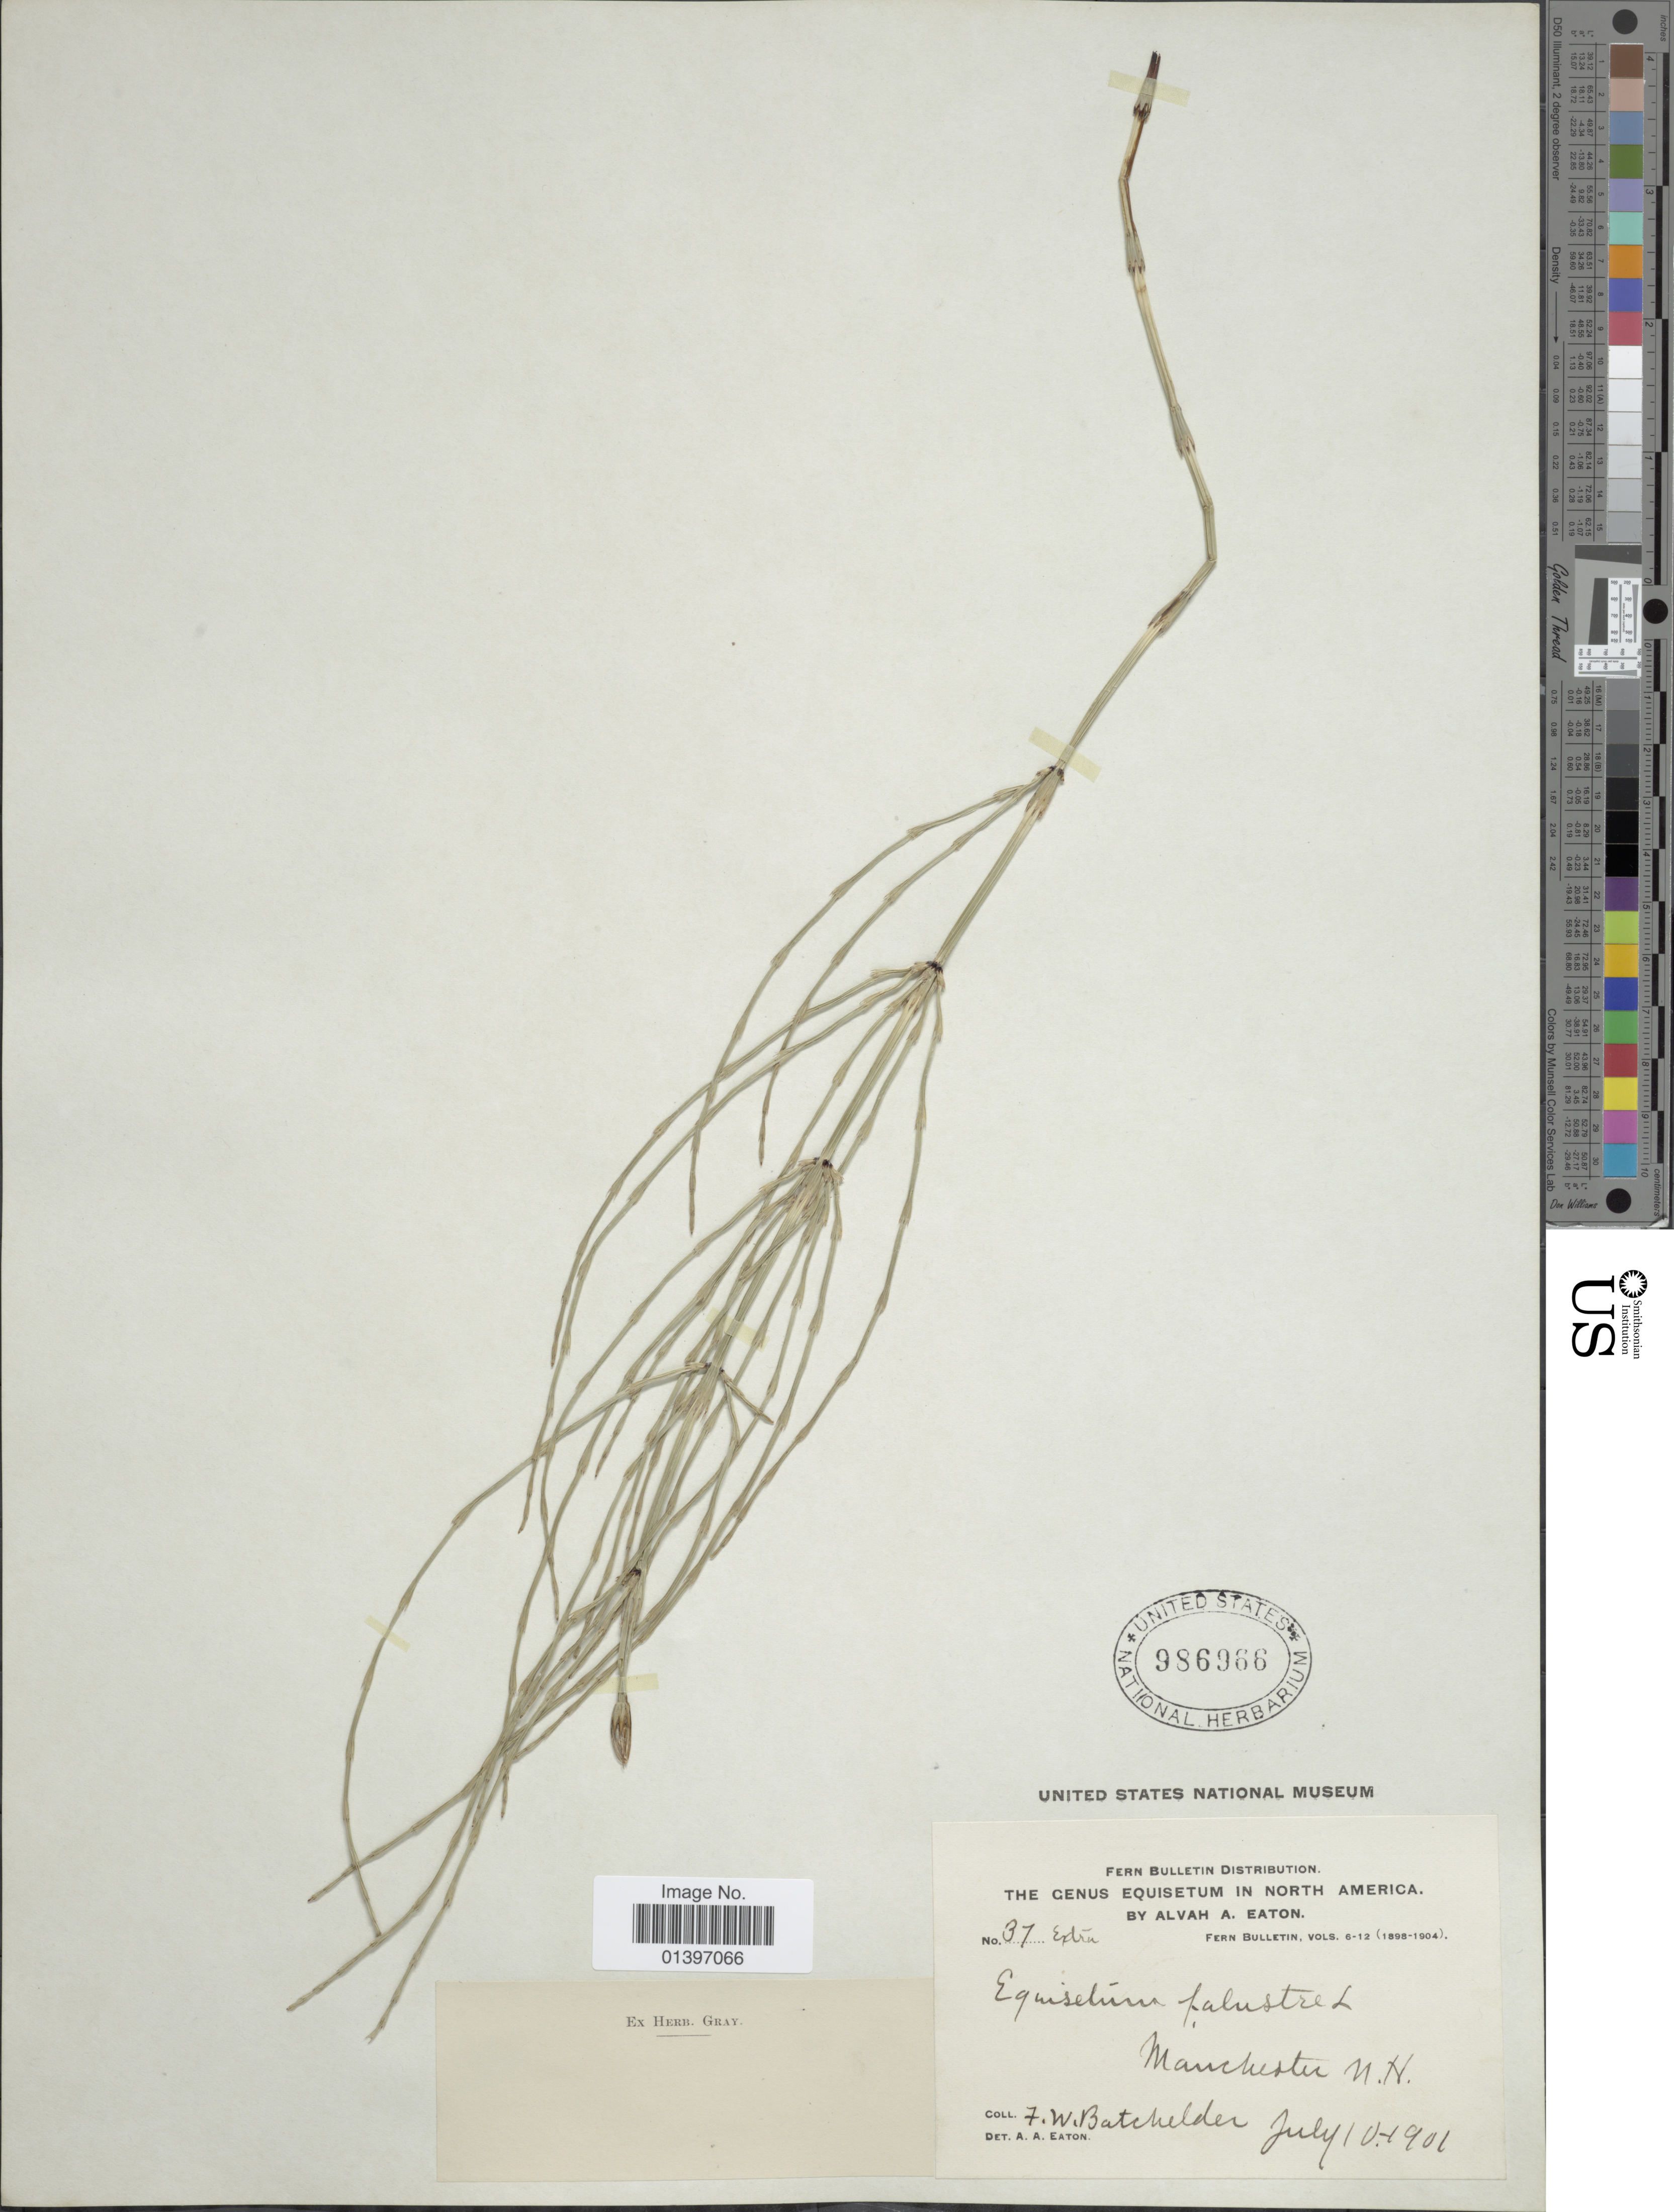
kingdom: Plantae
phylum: Tracheophyta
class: Polypodiopsida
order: Equisetales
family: Equisetaceae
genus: Equisetum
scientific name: Equisetum palustre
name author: L.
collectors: F. Batchelder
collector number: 37extra*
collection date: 1901-07-10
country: United States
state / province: New Hampshire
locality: Manchester N.H.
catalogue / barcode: US 986966